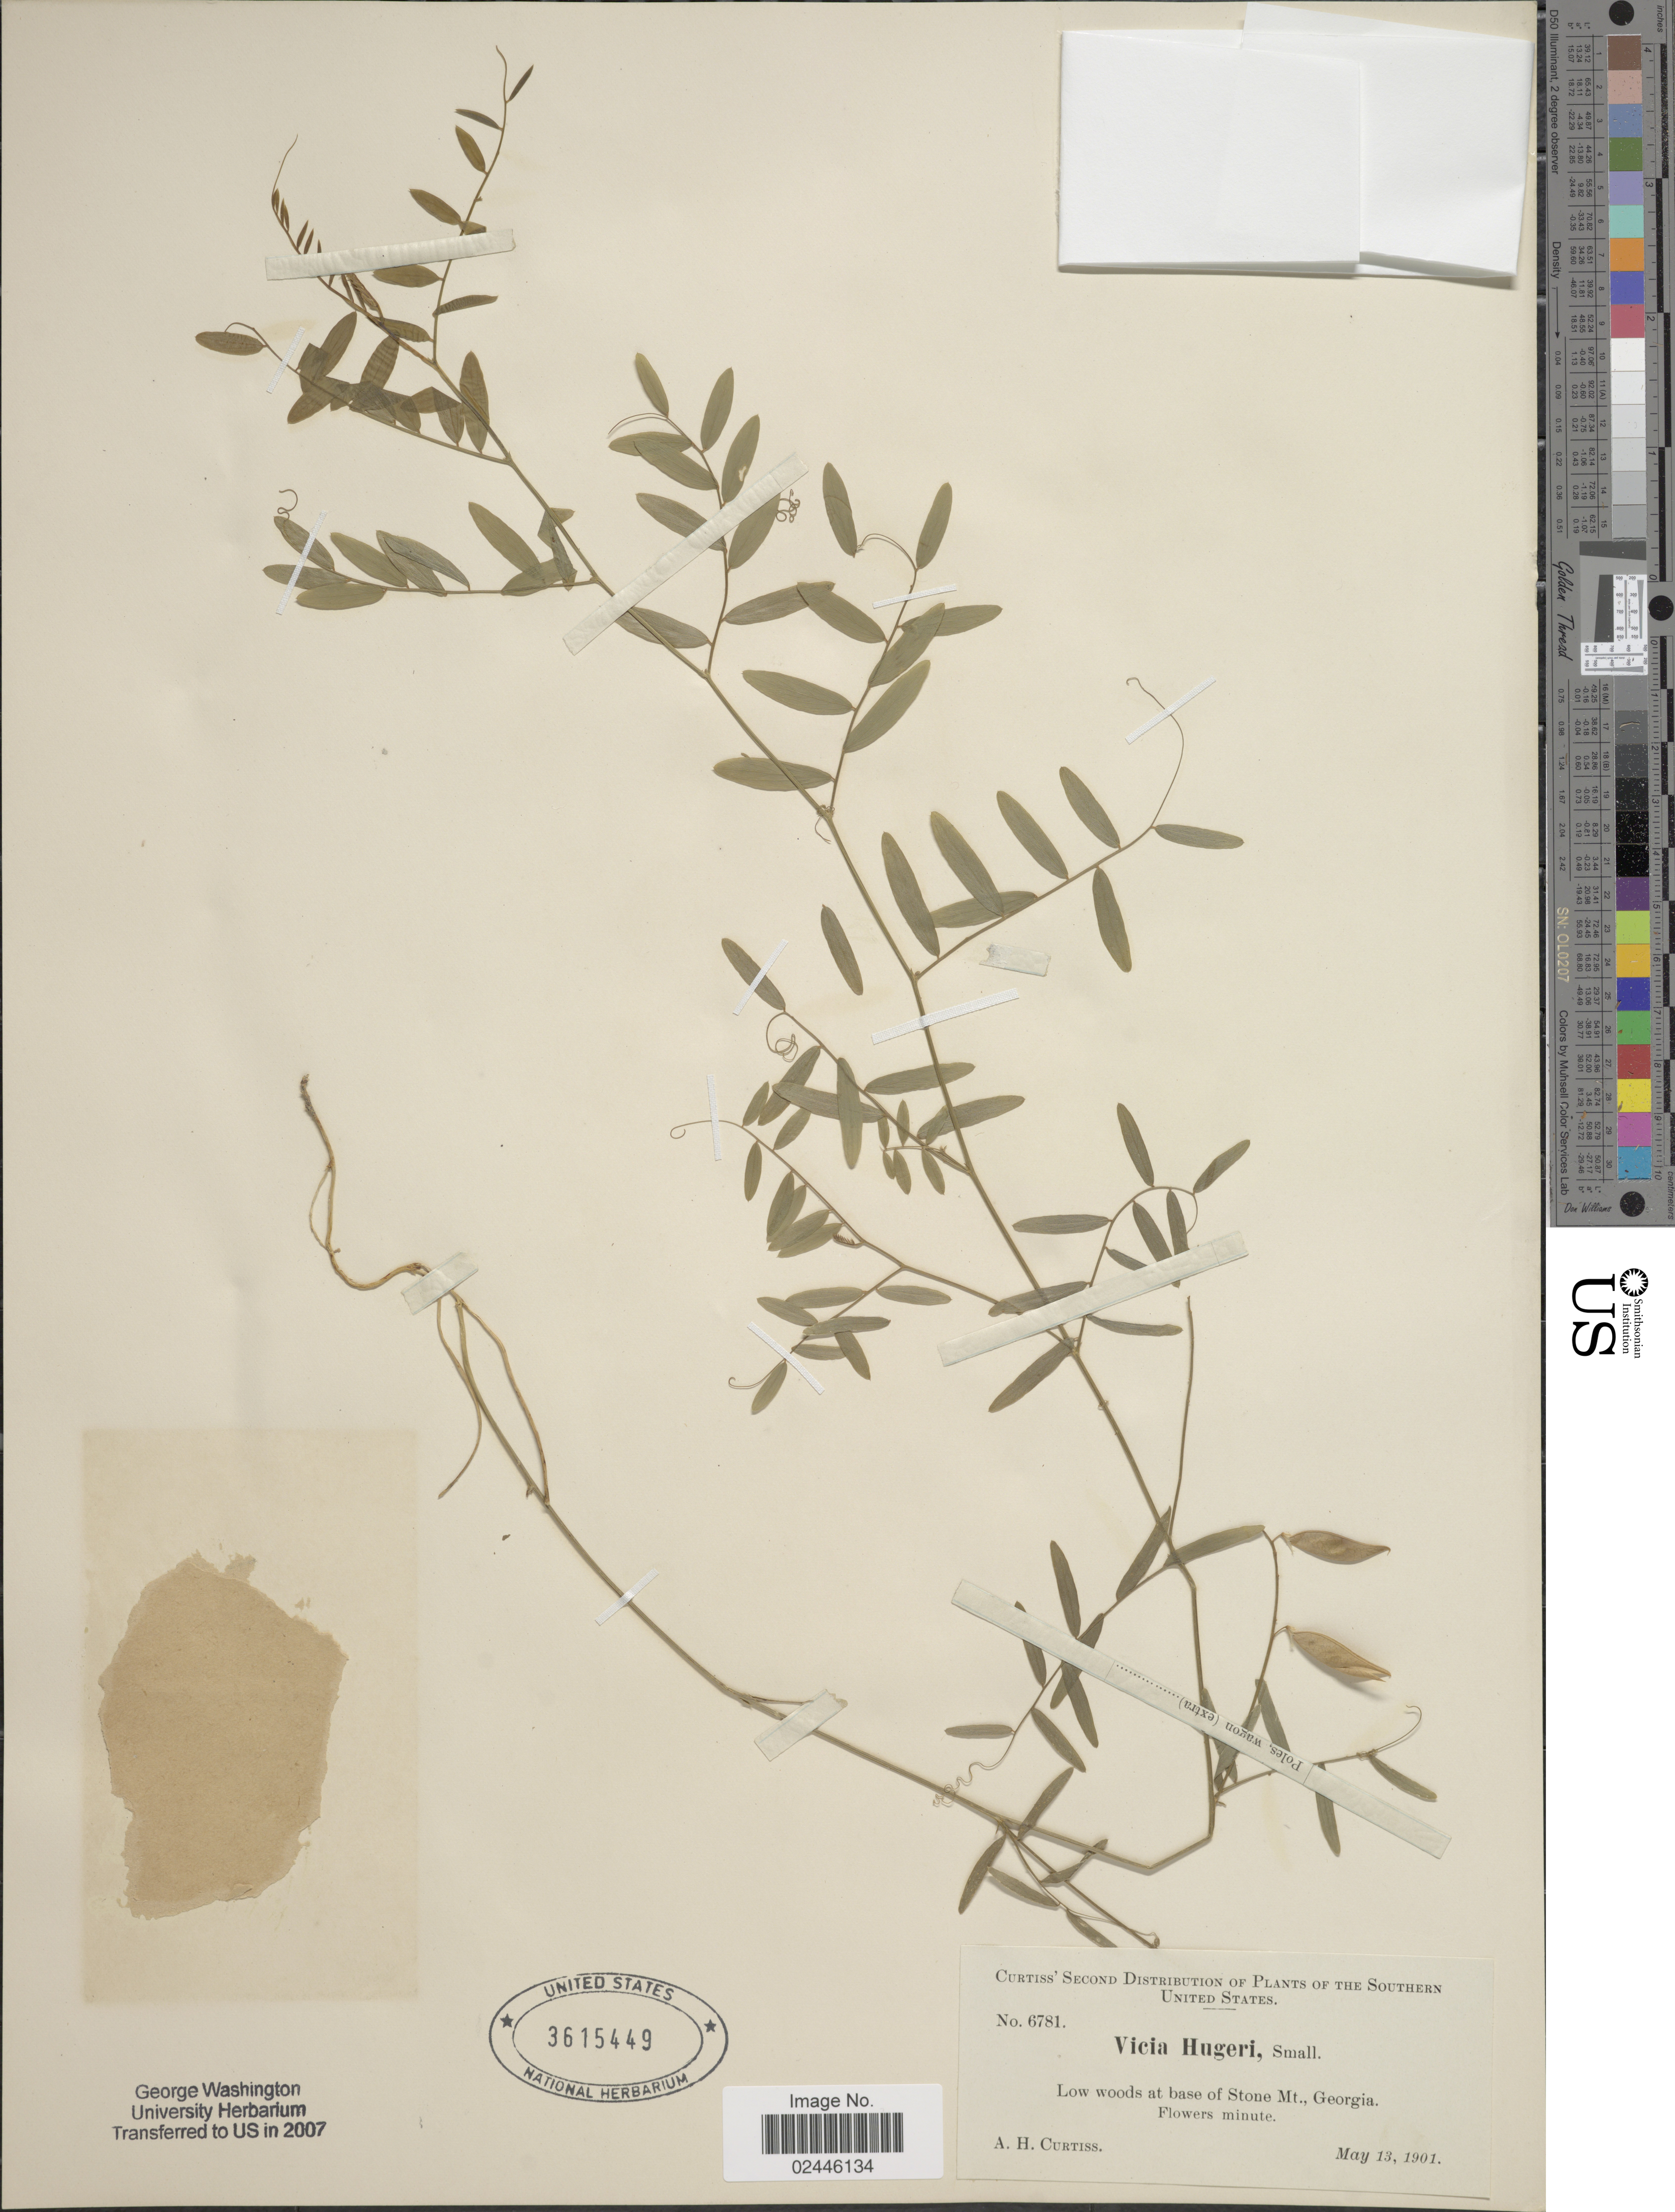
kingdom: Plantae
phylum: Tracheophyta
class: Magnoliopsida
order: Fabales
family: Fabaceae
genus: Vicia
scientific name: Vicia hugeri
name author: Small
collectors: A. H. Curtiss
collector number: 6781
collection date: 1901-05-13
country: United States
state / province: Georgia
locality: Southern United States. Low woods at base of Stone Mt., Georgia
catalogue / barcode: US 3615449